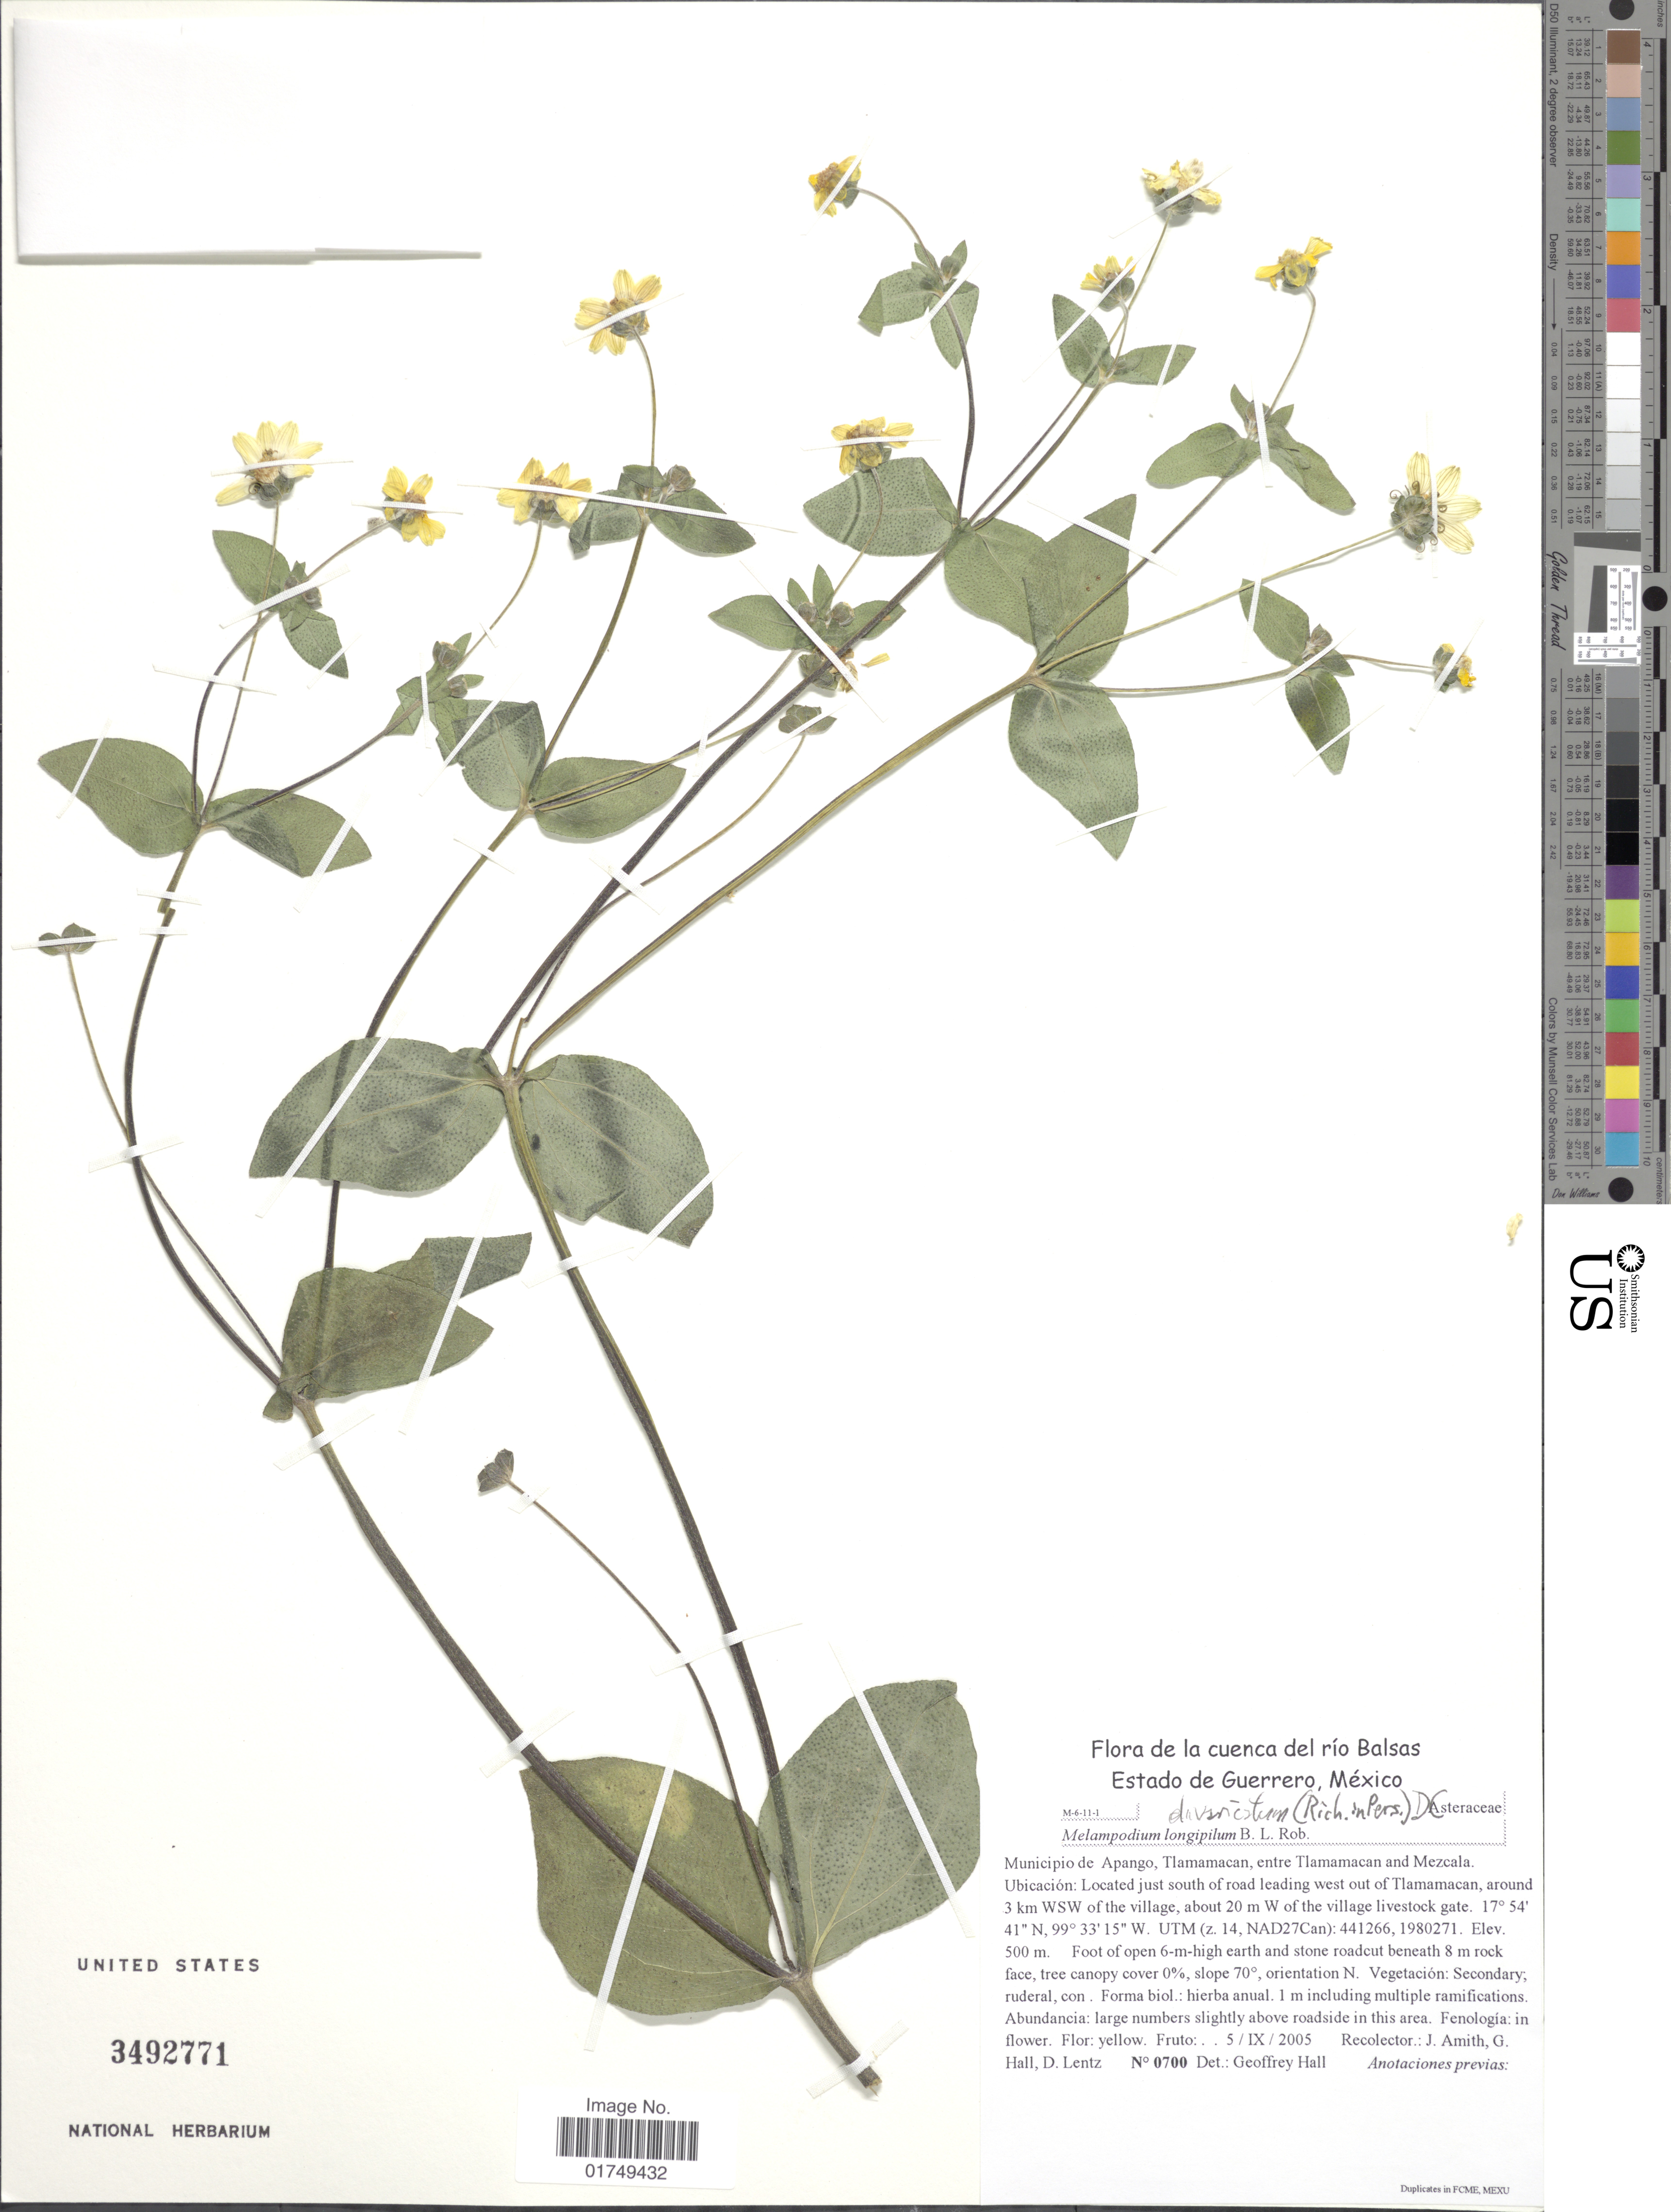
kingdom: Plantae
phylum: Tracheophyta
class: Magnoliopsida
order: Asterales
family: Asteraceae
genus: Melampodium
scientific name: Melampodium divaricatum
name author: (Rich.) DC.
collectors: J. D. Amith, G. Hall & D. Lentz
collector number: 0700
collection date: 2005-09-05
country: Mexico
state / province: Guerrero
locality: Cuenca del rio Balsas, Municipio de Apango, Tlamamacan, entre Tlamamacan and Mezcala, just south of road leading west out of Tlamamacan, around 3 km WSW of the village, about 20 m W of the village livestock gate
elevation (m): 500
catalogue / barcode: US 3492771